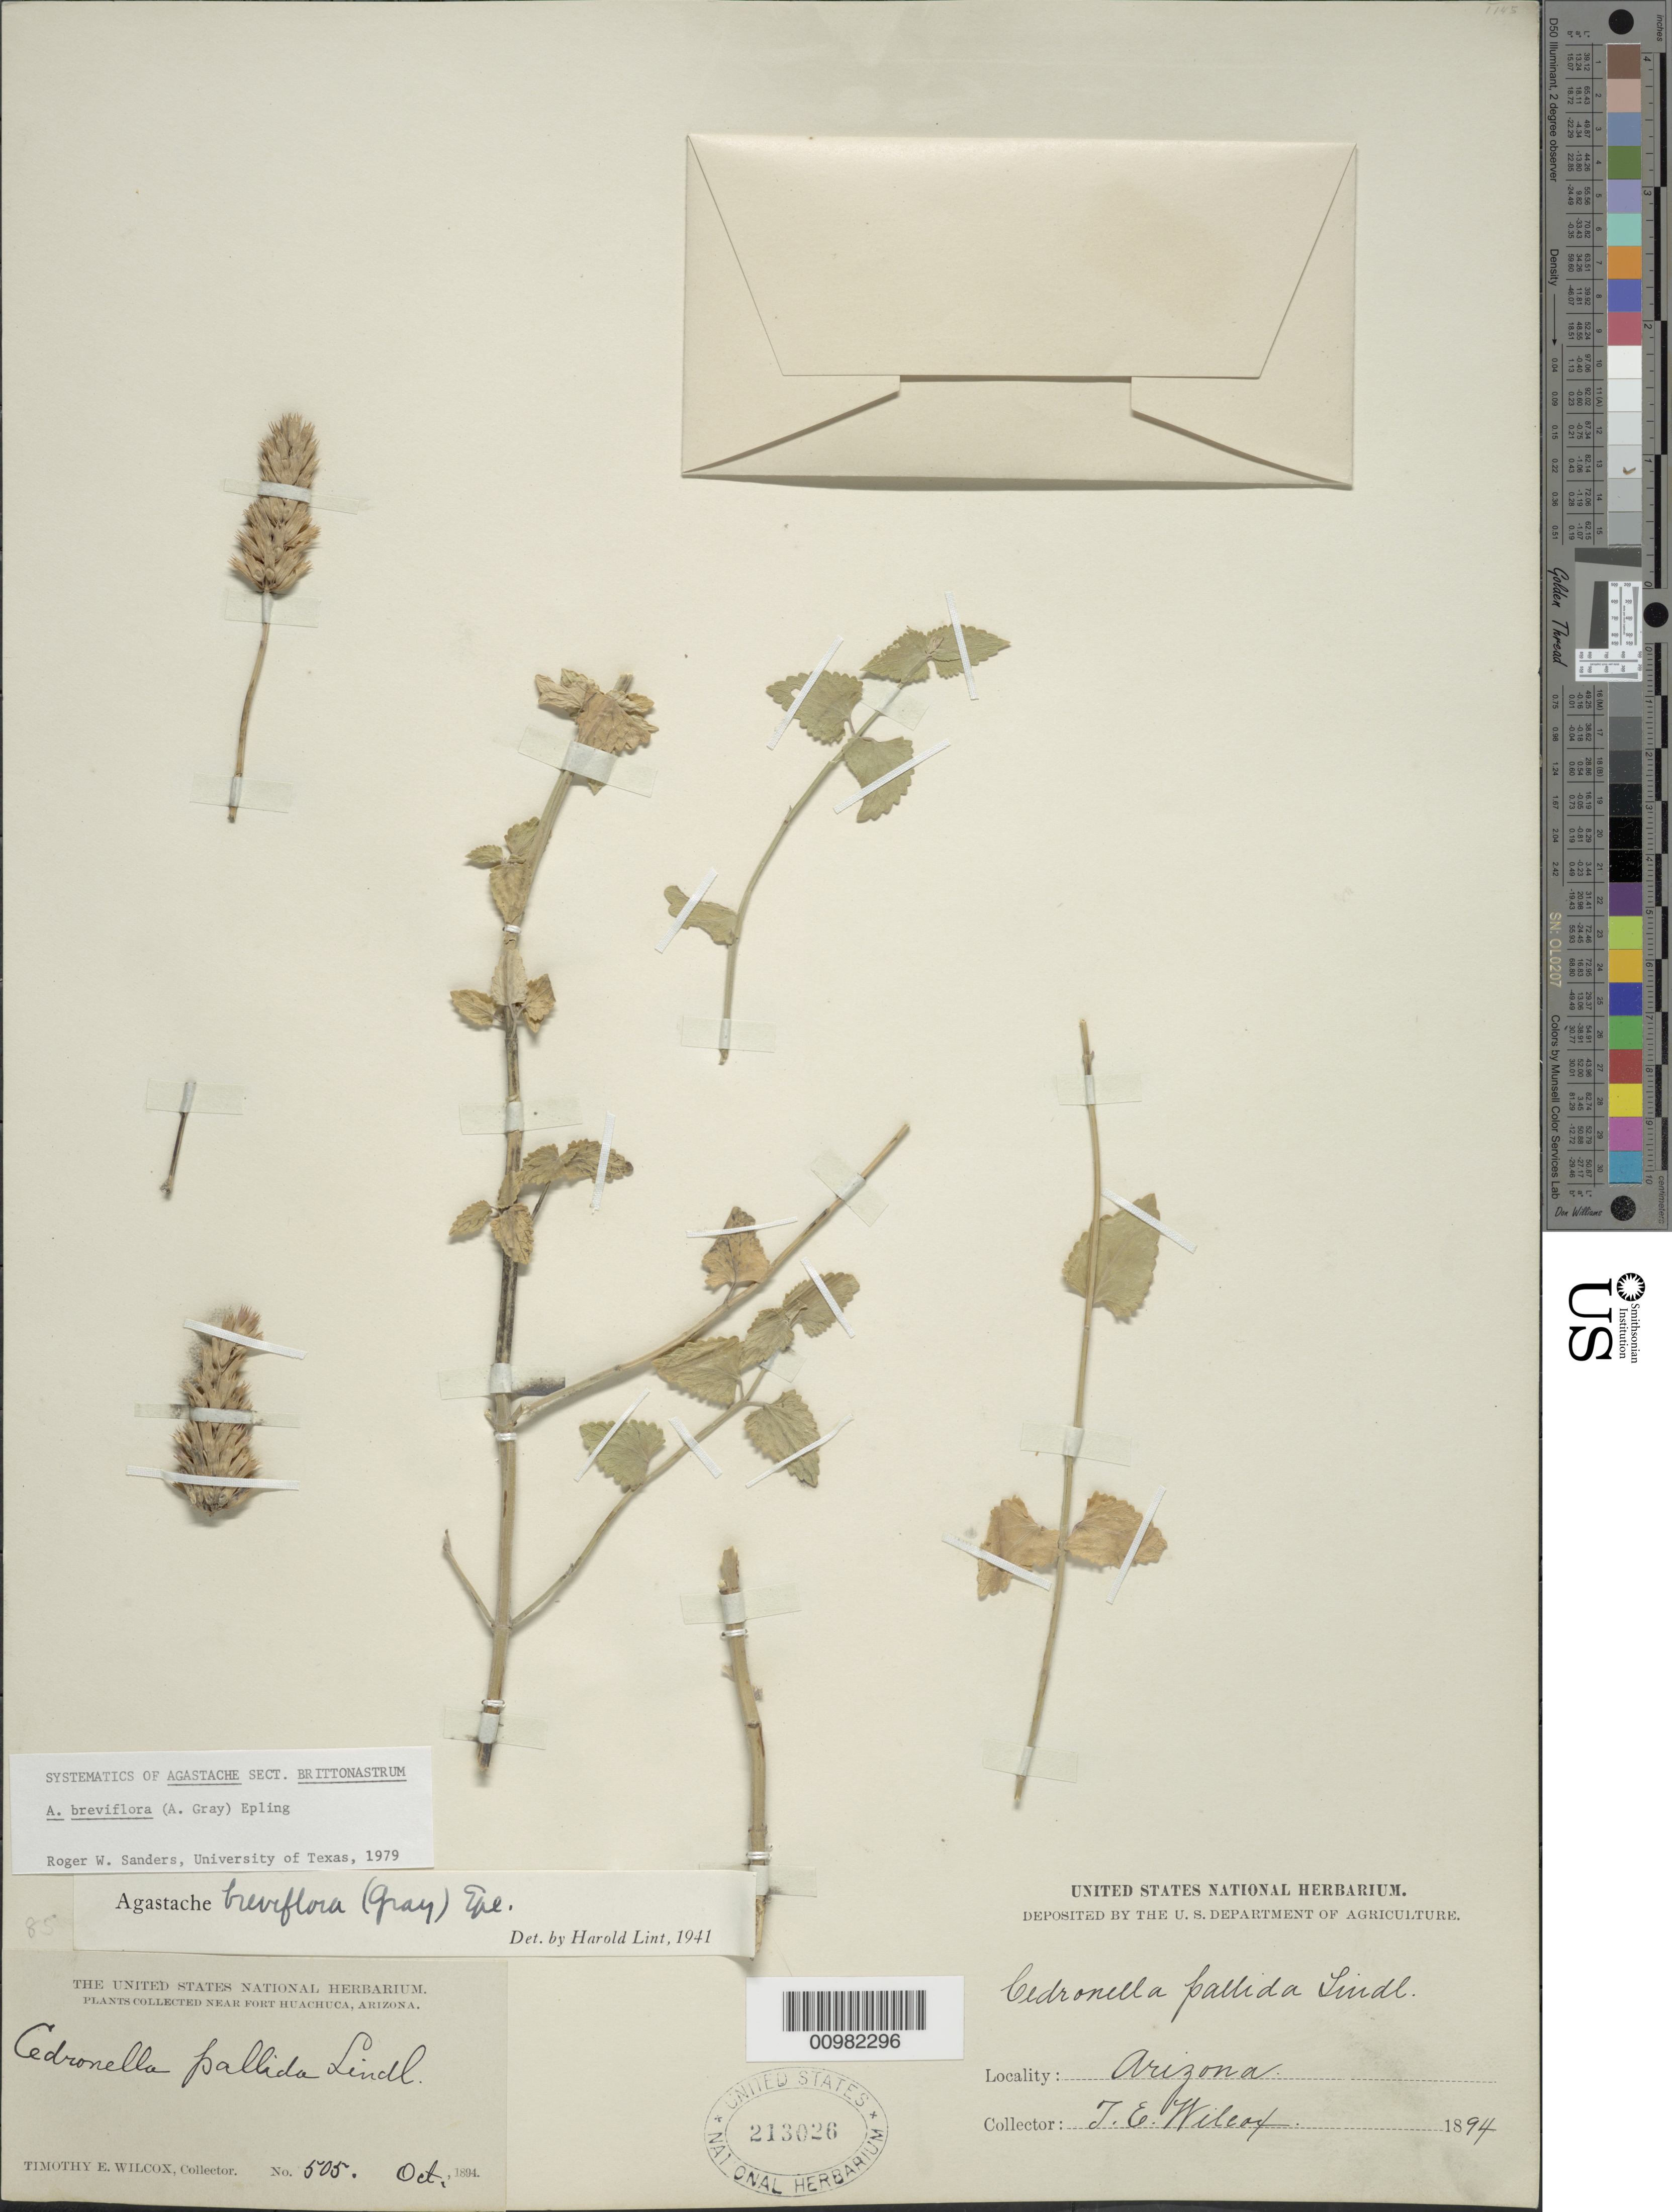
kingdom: Plantae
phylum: Tracheophyta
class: Magnoliopsida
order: Lamiales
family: Lamiaceae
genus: Agastache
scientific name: Agastache breviflora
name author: (A. Gray) Epling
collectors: T. E. Wilcox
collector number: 505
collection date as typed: Oct 1894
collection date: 1894-10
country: United States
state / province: Arizona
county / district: Cochise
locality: Near Fort Huachuca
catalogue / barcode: US 213026